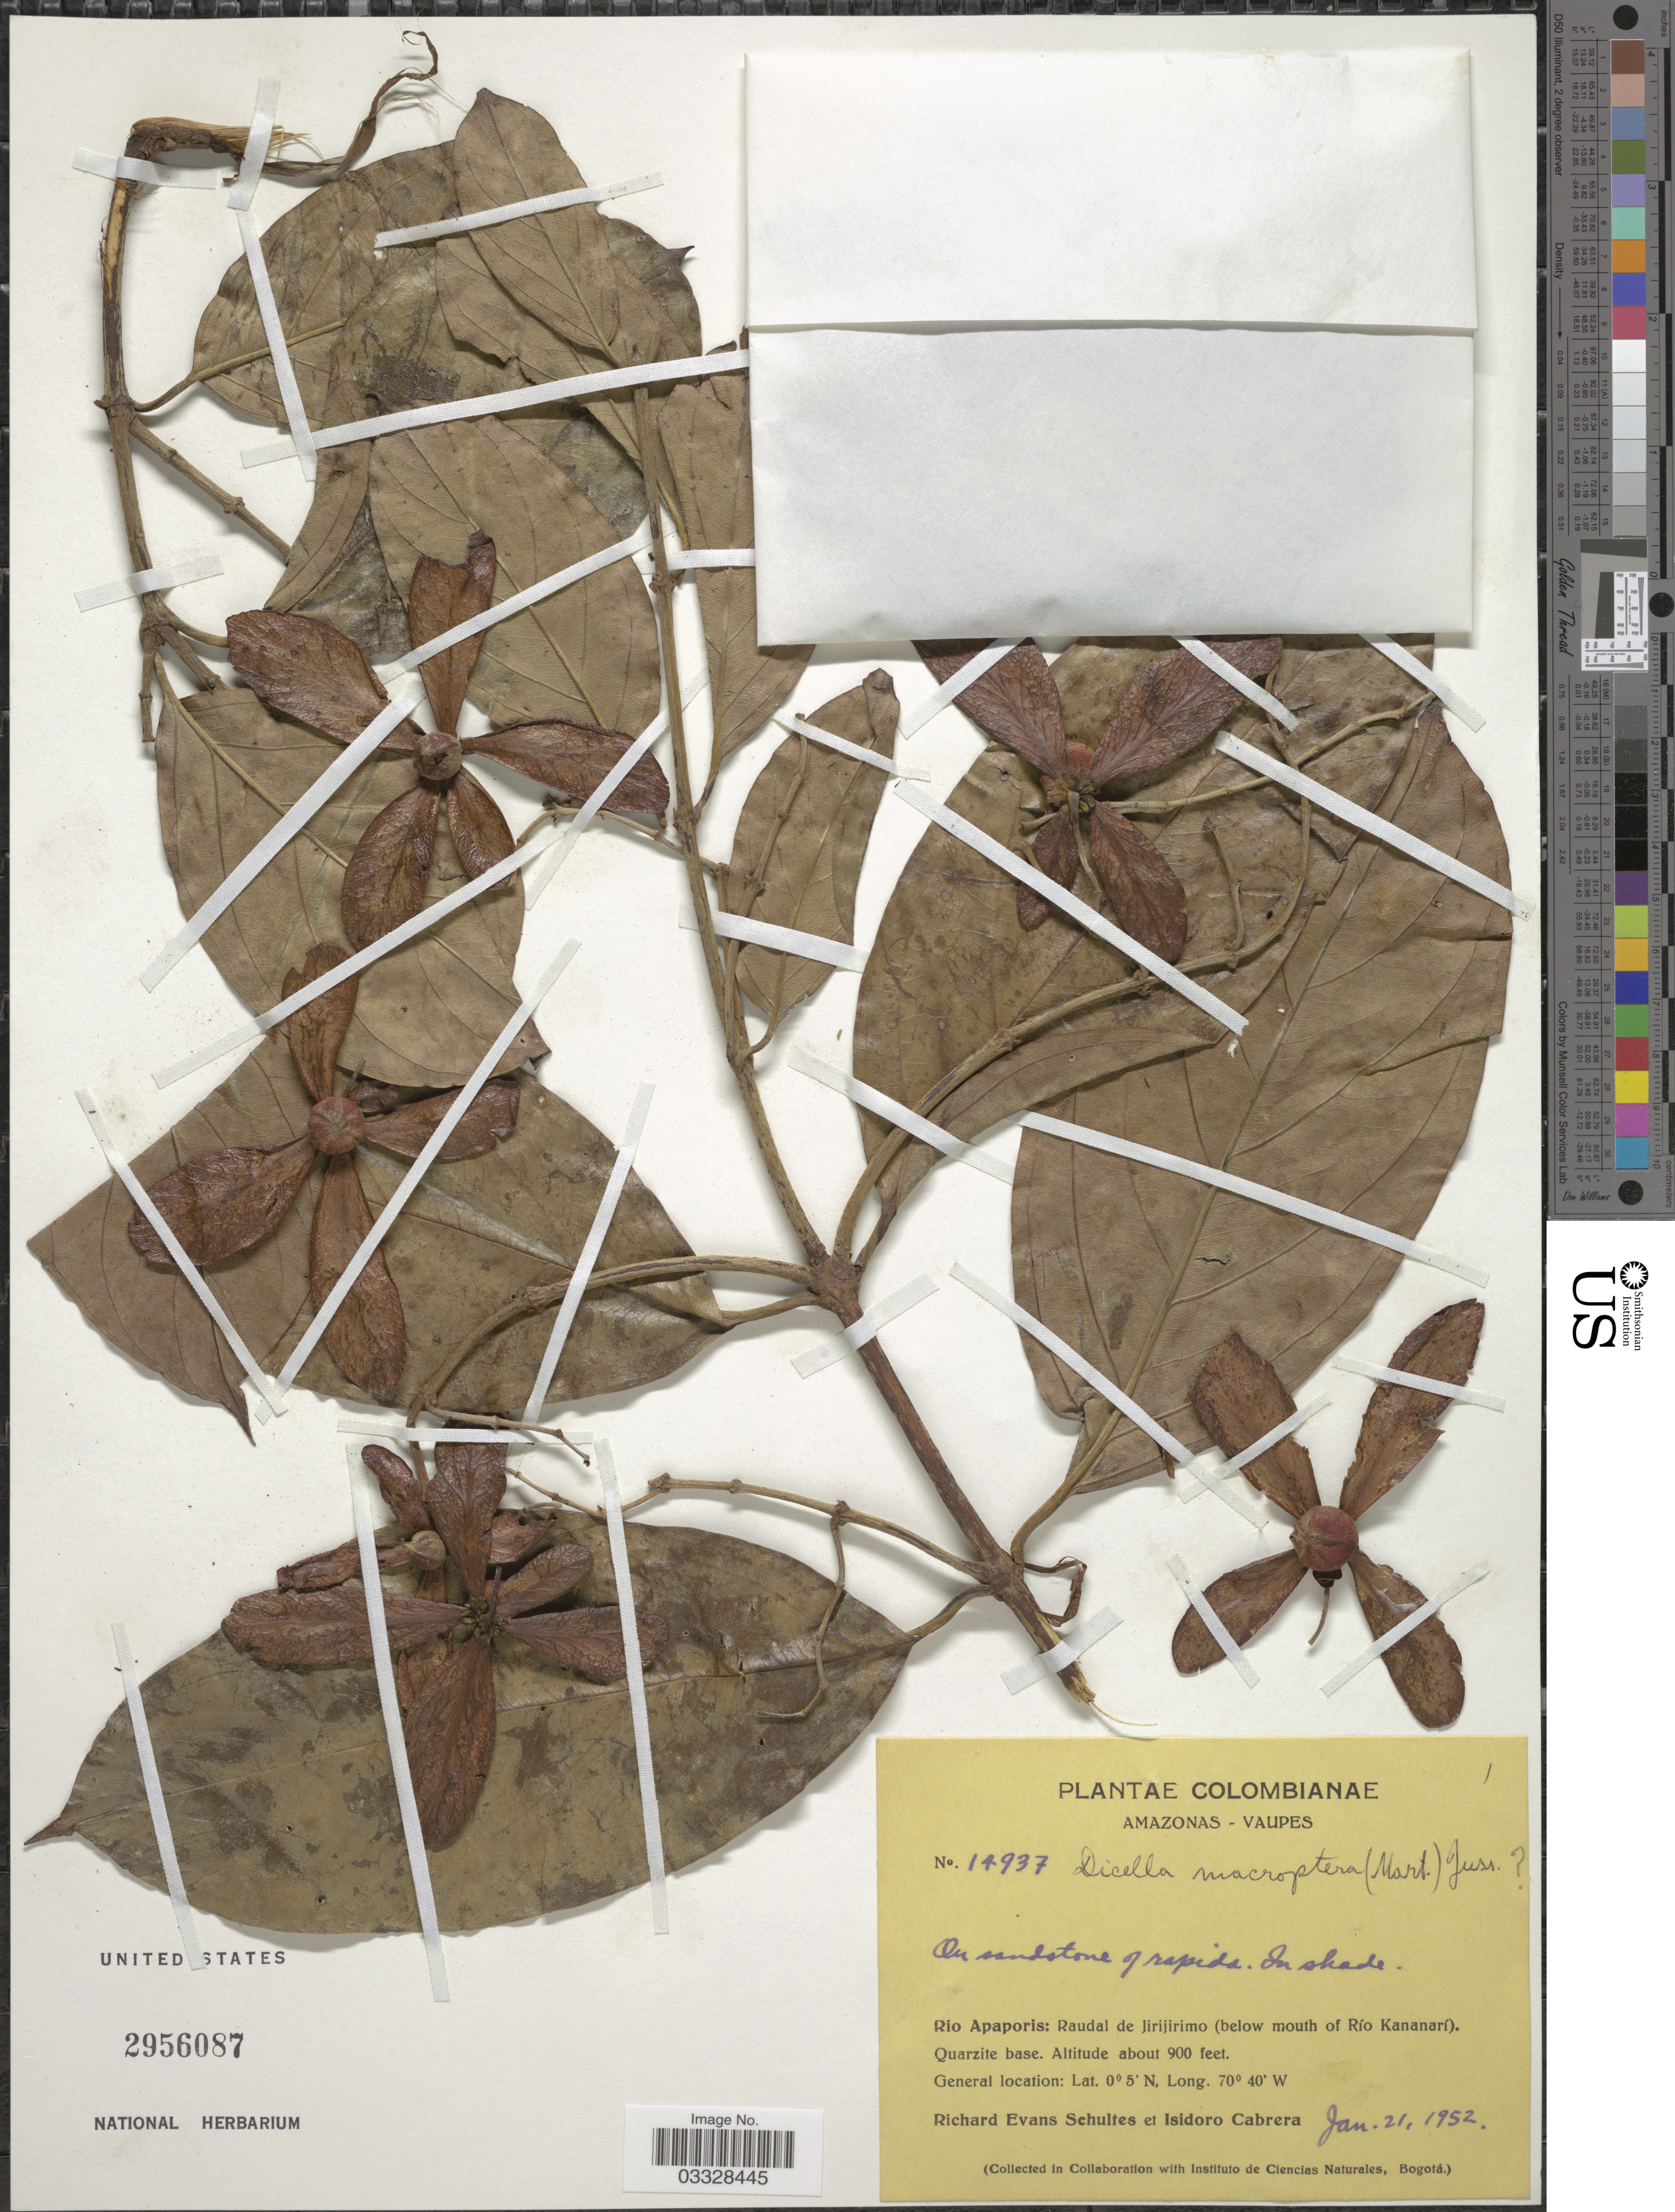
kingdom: Plantae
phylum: Tracheophyta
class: Magnoliopsida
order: Malpighiales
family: Malpighiaceae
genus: Dicella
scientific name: Dicella macroptera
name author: A. Juss.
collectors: R. E. Schultes & I. Cabrera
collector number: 14937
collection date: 1952-01-21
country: Colombia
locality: Amazonas-Vaupes. Rio Apaporis: Raudal de Jirijirimo (below mouth of Río Kananarí). Quartzite base.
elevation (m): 274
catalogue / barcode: US 2956087